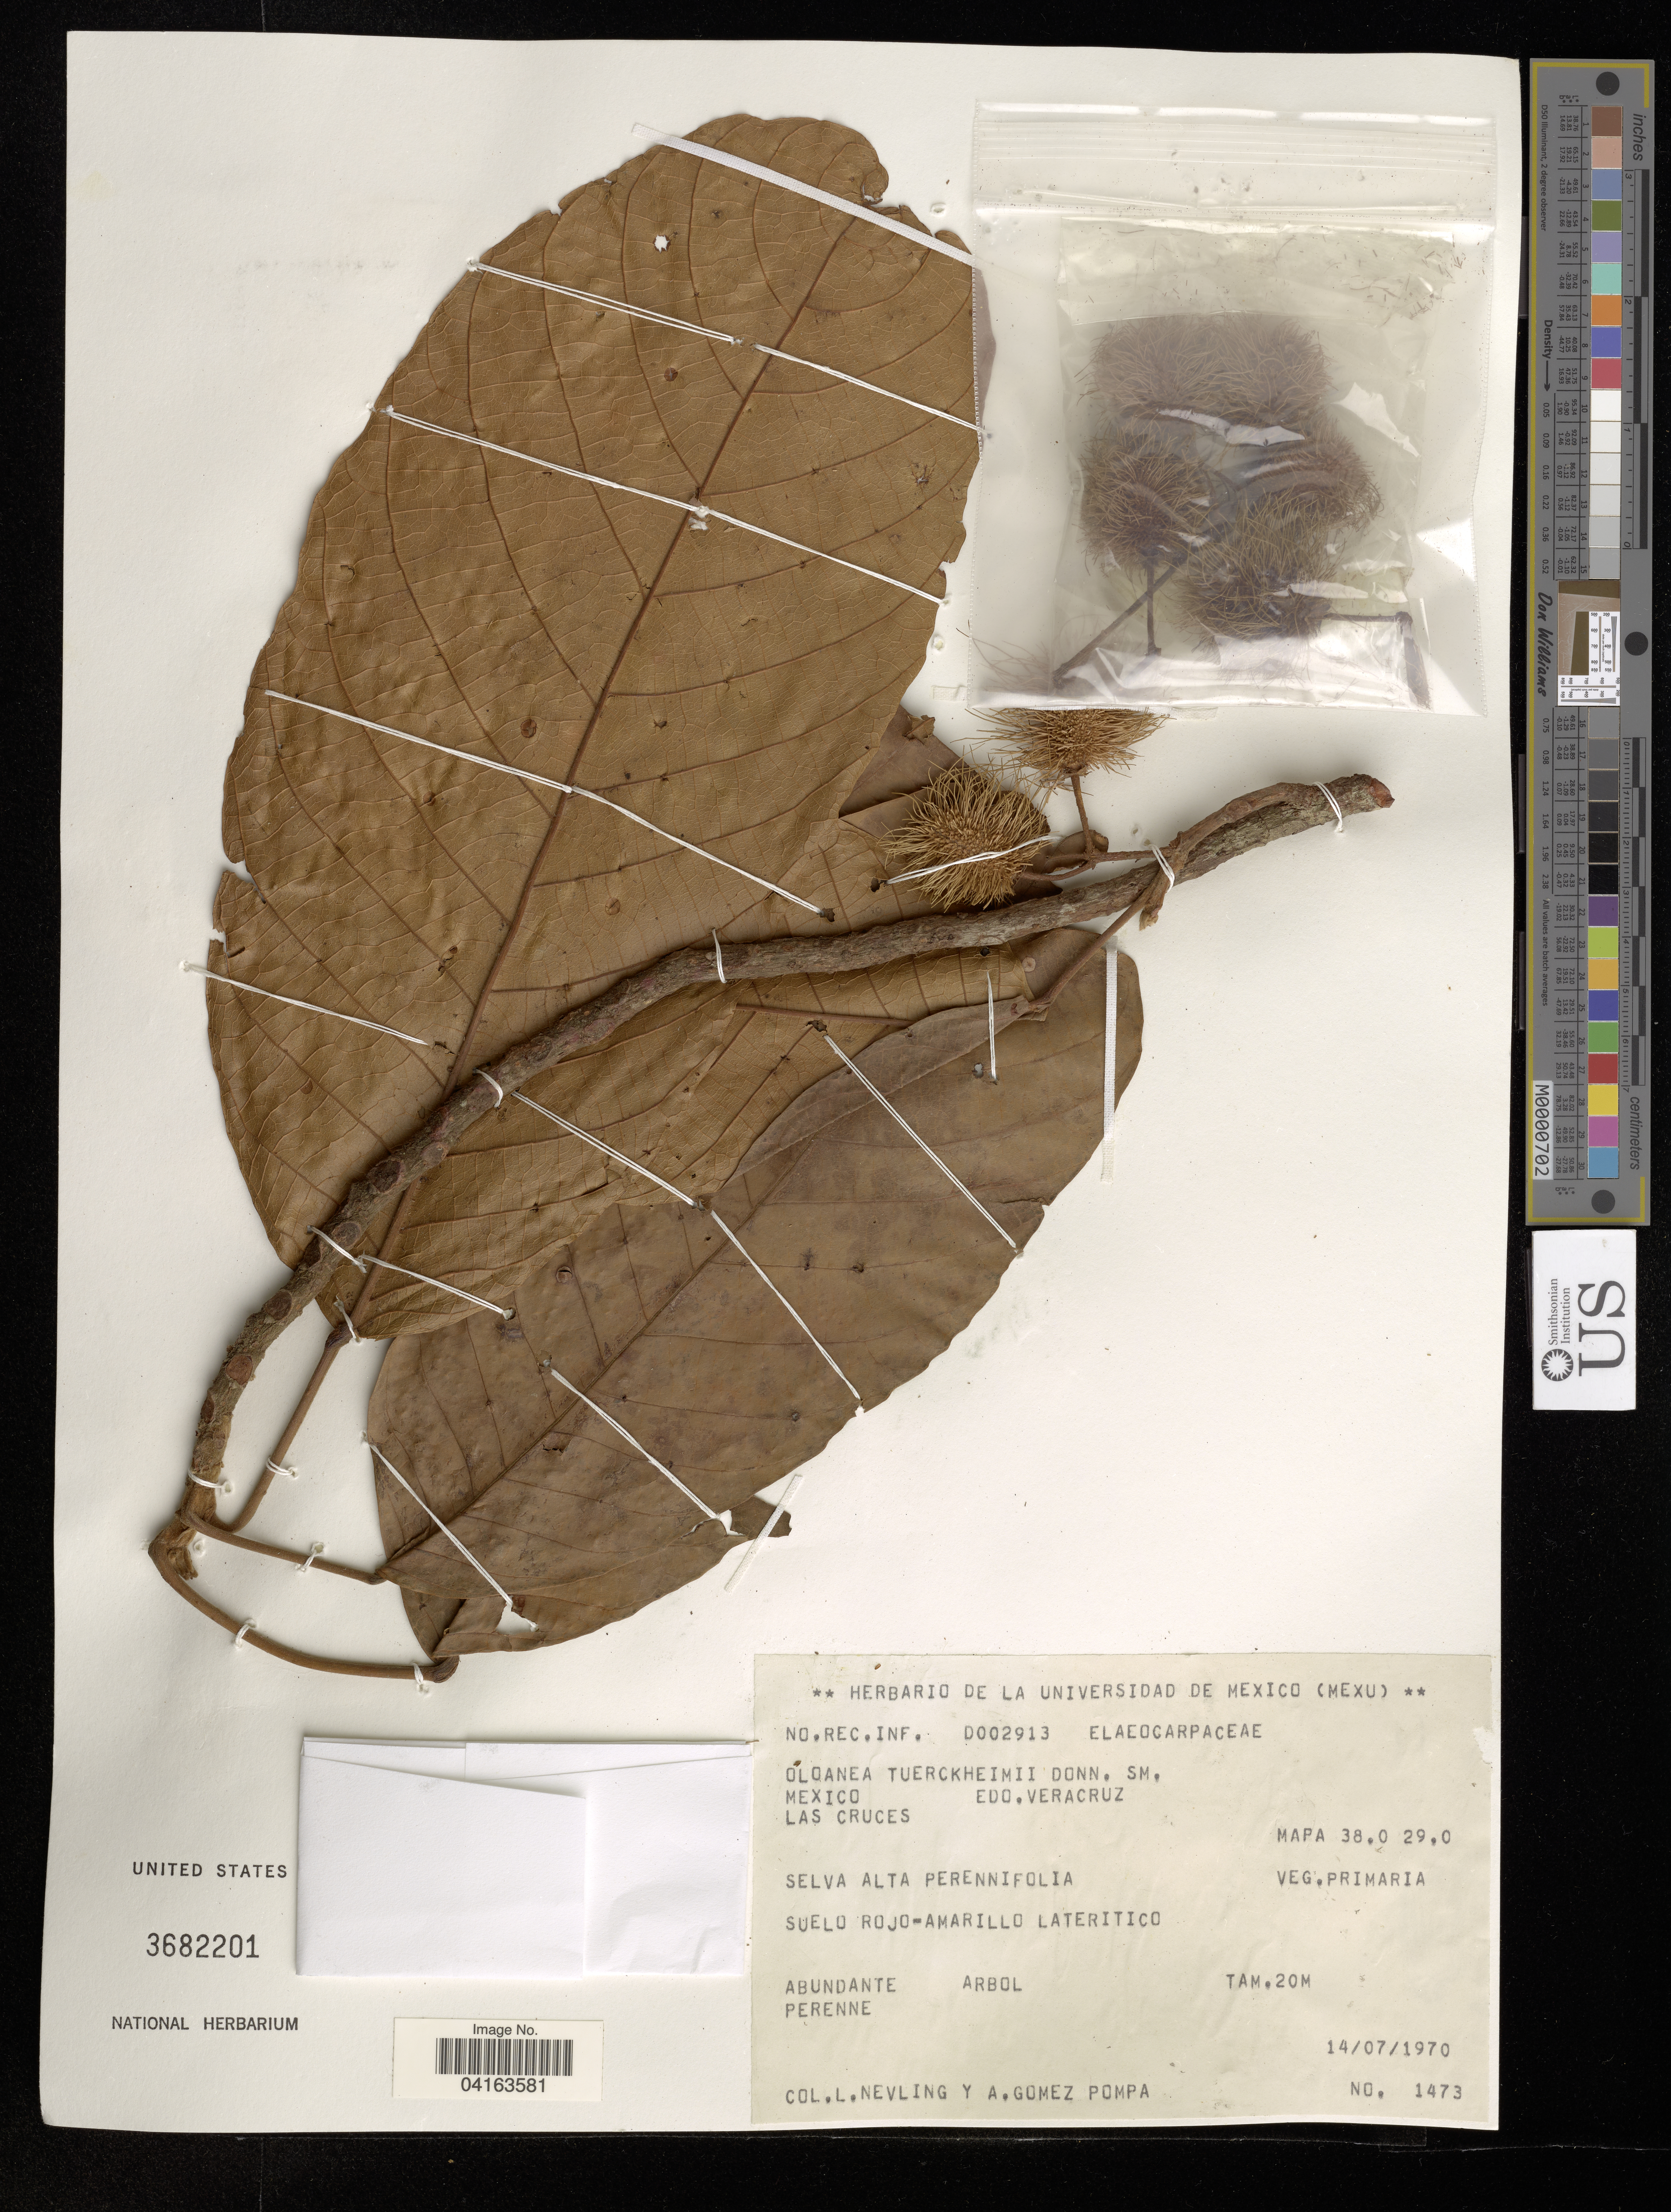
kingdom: Plantae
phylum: Tracheophyta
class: Magnoliopsida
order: Caryophyllales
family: Polygonaceae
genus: Coccoloba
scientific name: Coccoloba tuerckheimii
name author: Donn. Sm.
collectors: L. Nevling & A. Gómez Pompa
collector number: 1473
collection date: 1970-07-14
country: Mexico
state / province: Veracruz Llave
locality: Las Cruces.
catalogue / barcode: US 3682201